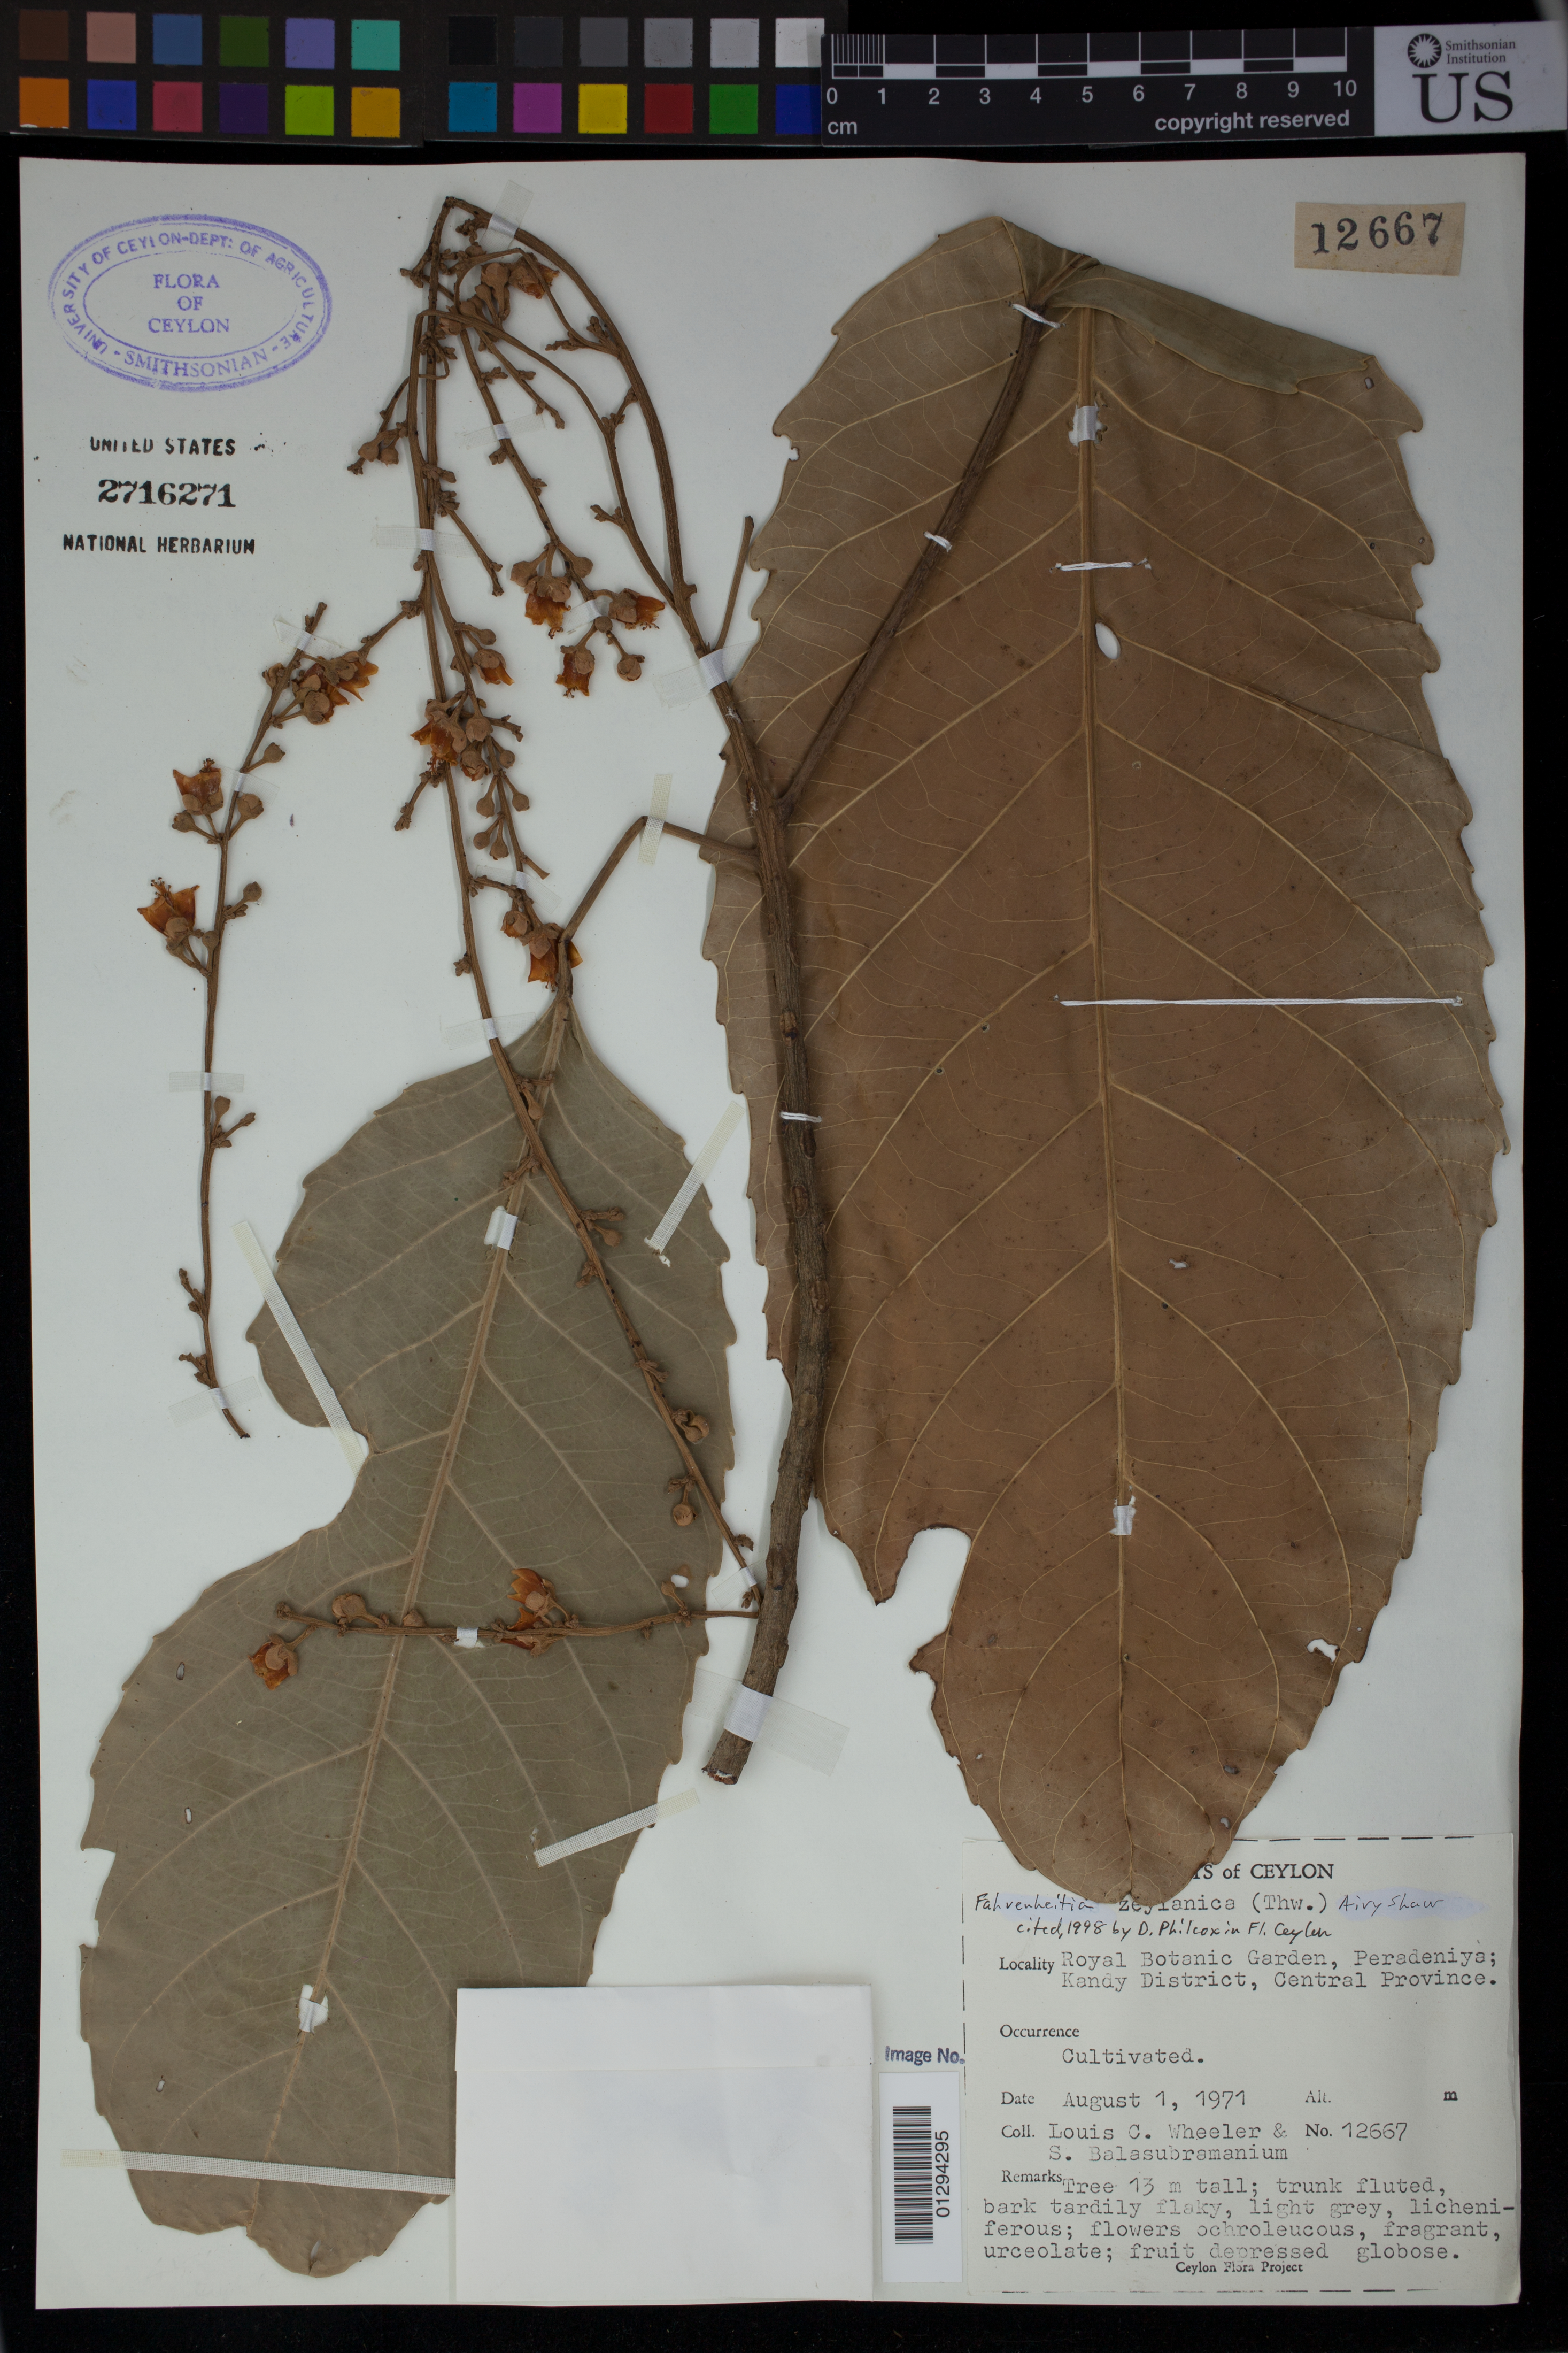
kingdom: Plantae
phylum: Tracheophyta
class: Magnoliopsida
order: Malpighiales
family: Euphorbiaceae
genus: Fahrenheitia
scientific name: Fahrenheitia zeylanica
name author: (Thwaites) Airy Shaw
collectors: L. C. Wheeler & S. Balasubramanium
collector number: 12667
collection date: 1971-08-01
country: Sri Lanka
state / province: Central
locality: Royal Botanic Garden, Peradeniya;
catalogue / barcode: US 2716271